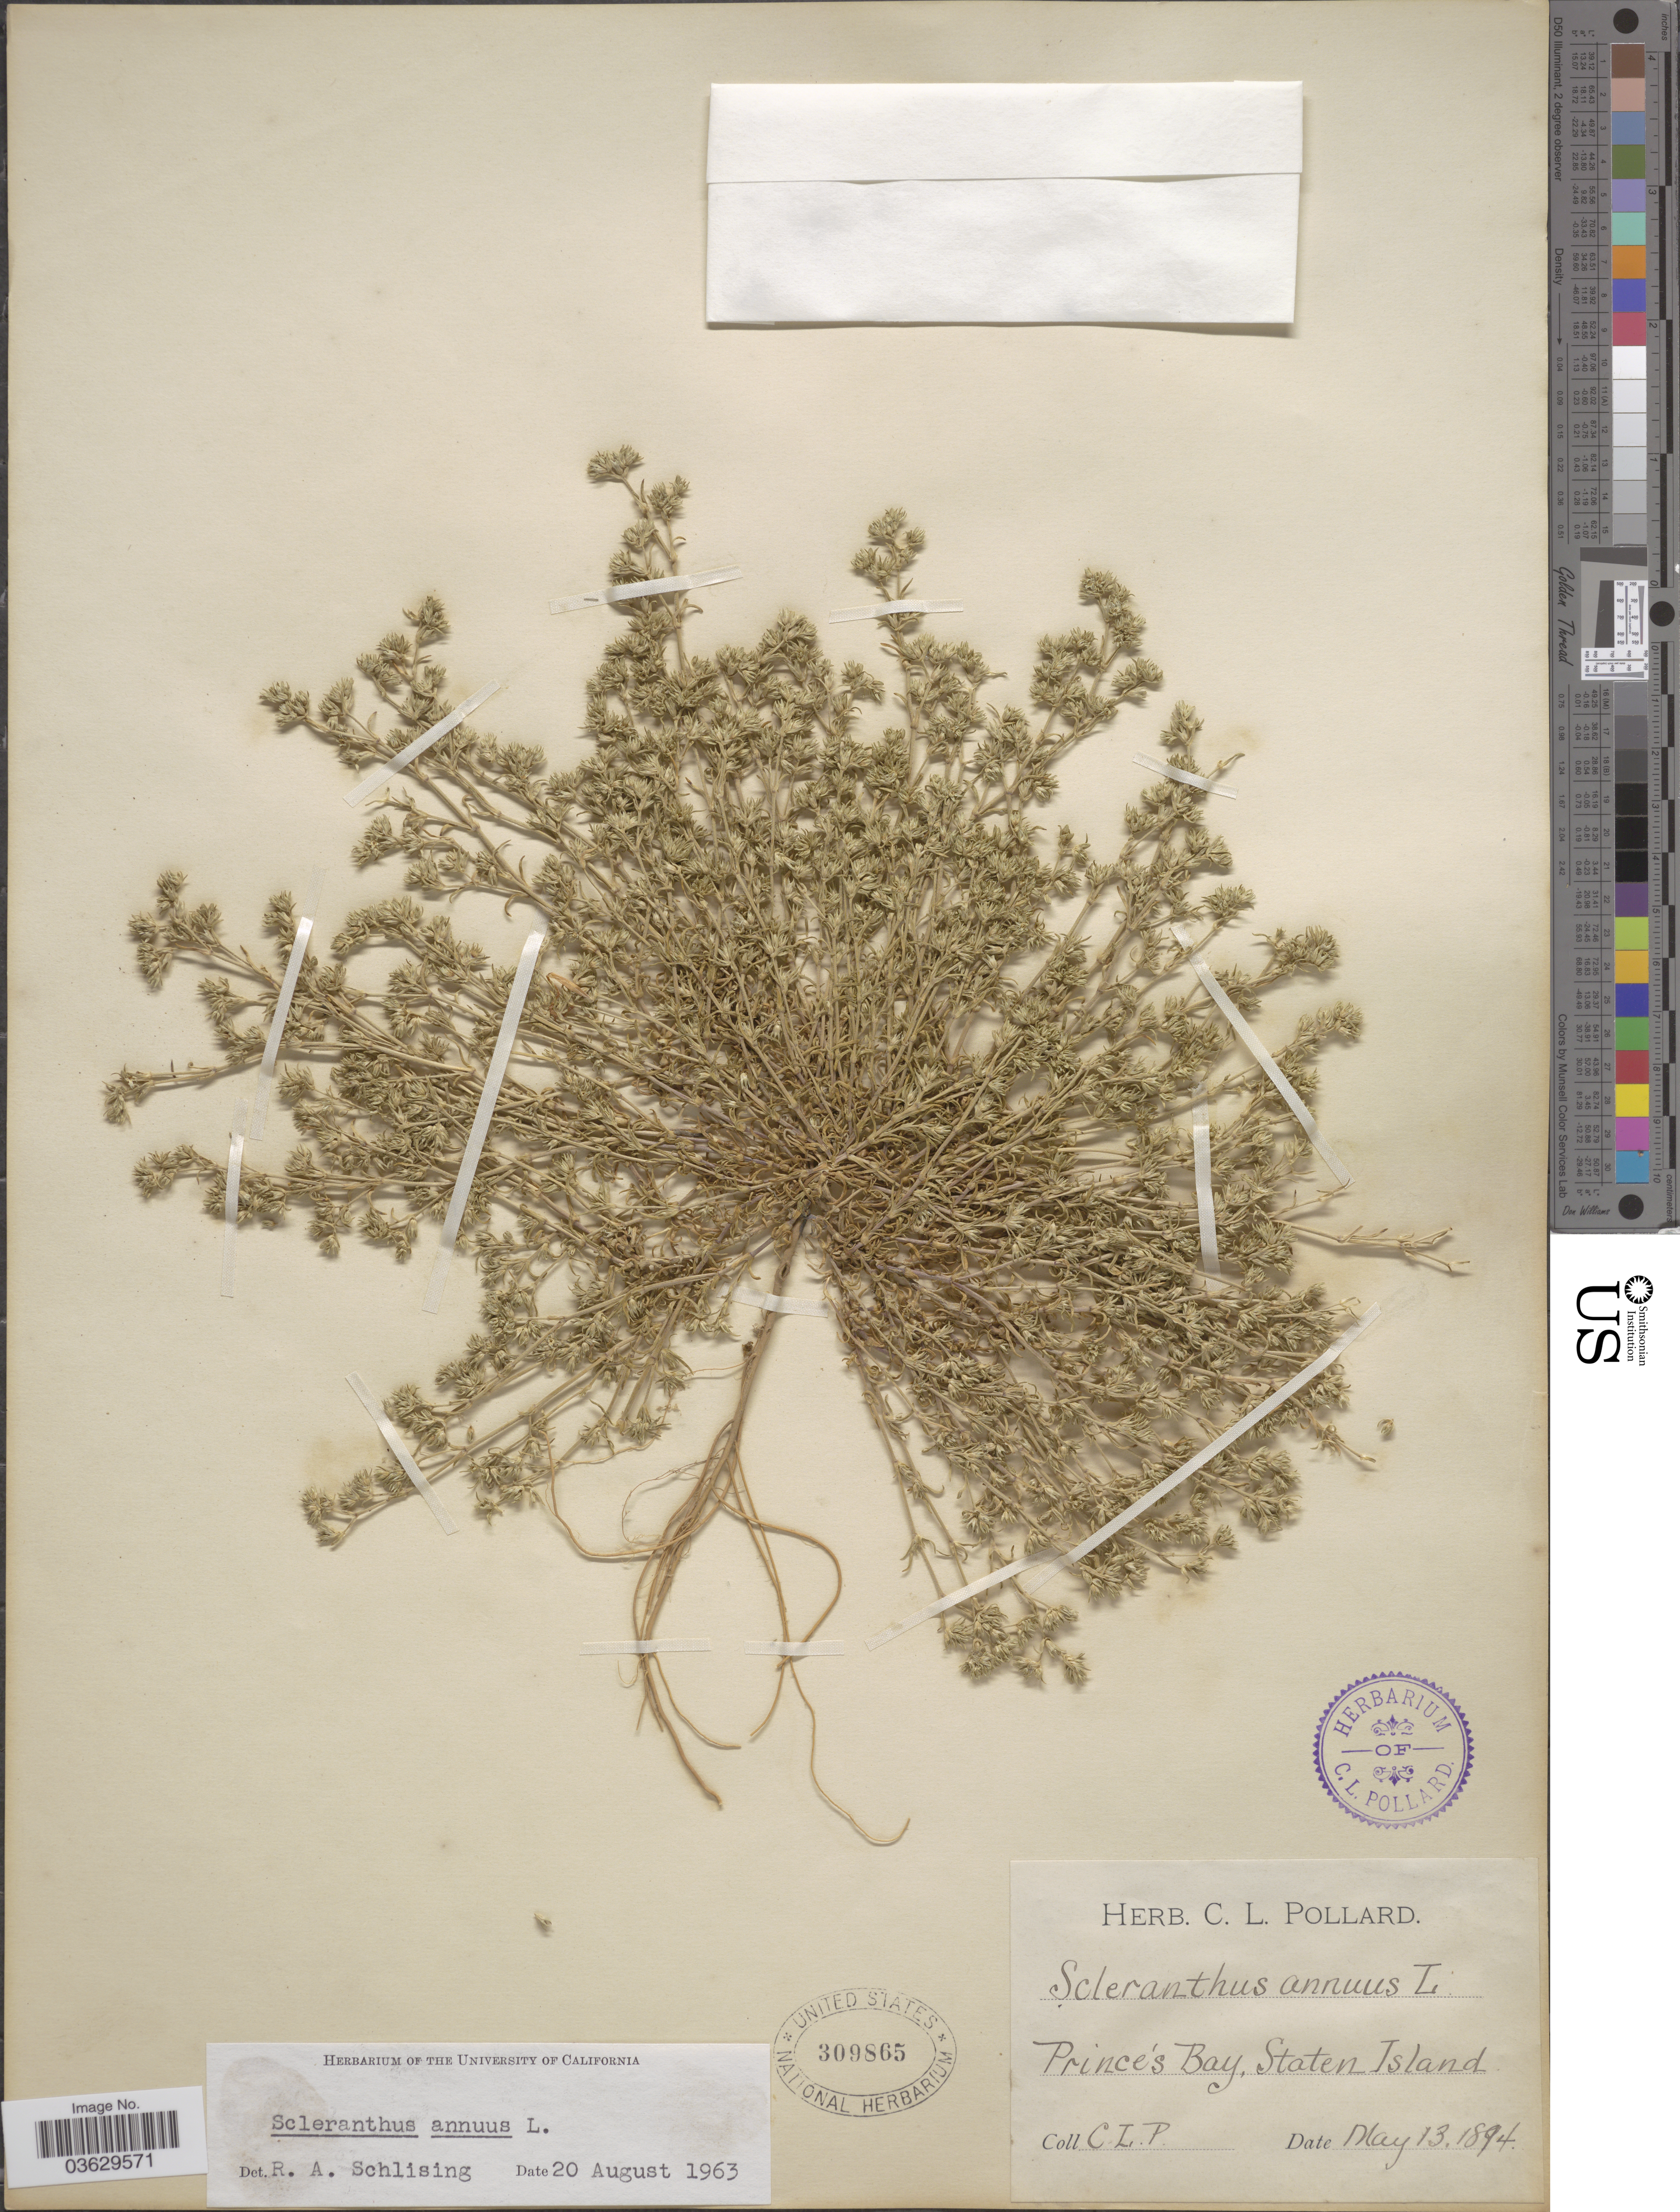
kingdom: Plantae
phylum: Tracheophyta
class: Magnoliopsida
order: Caryophyllales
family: Caryophyllaceae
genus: Scleranthus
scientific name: Scleranthus annuus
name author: L.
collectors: C. L. Pollard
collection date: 1894-05-13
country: United States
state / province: New York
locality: Prince's Bay, Staten Island.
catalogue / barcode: US 309865